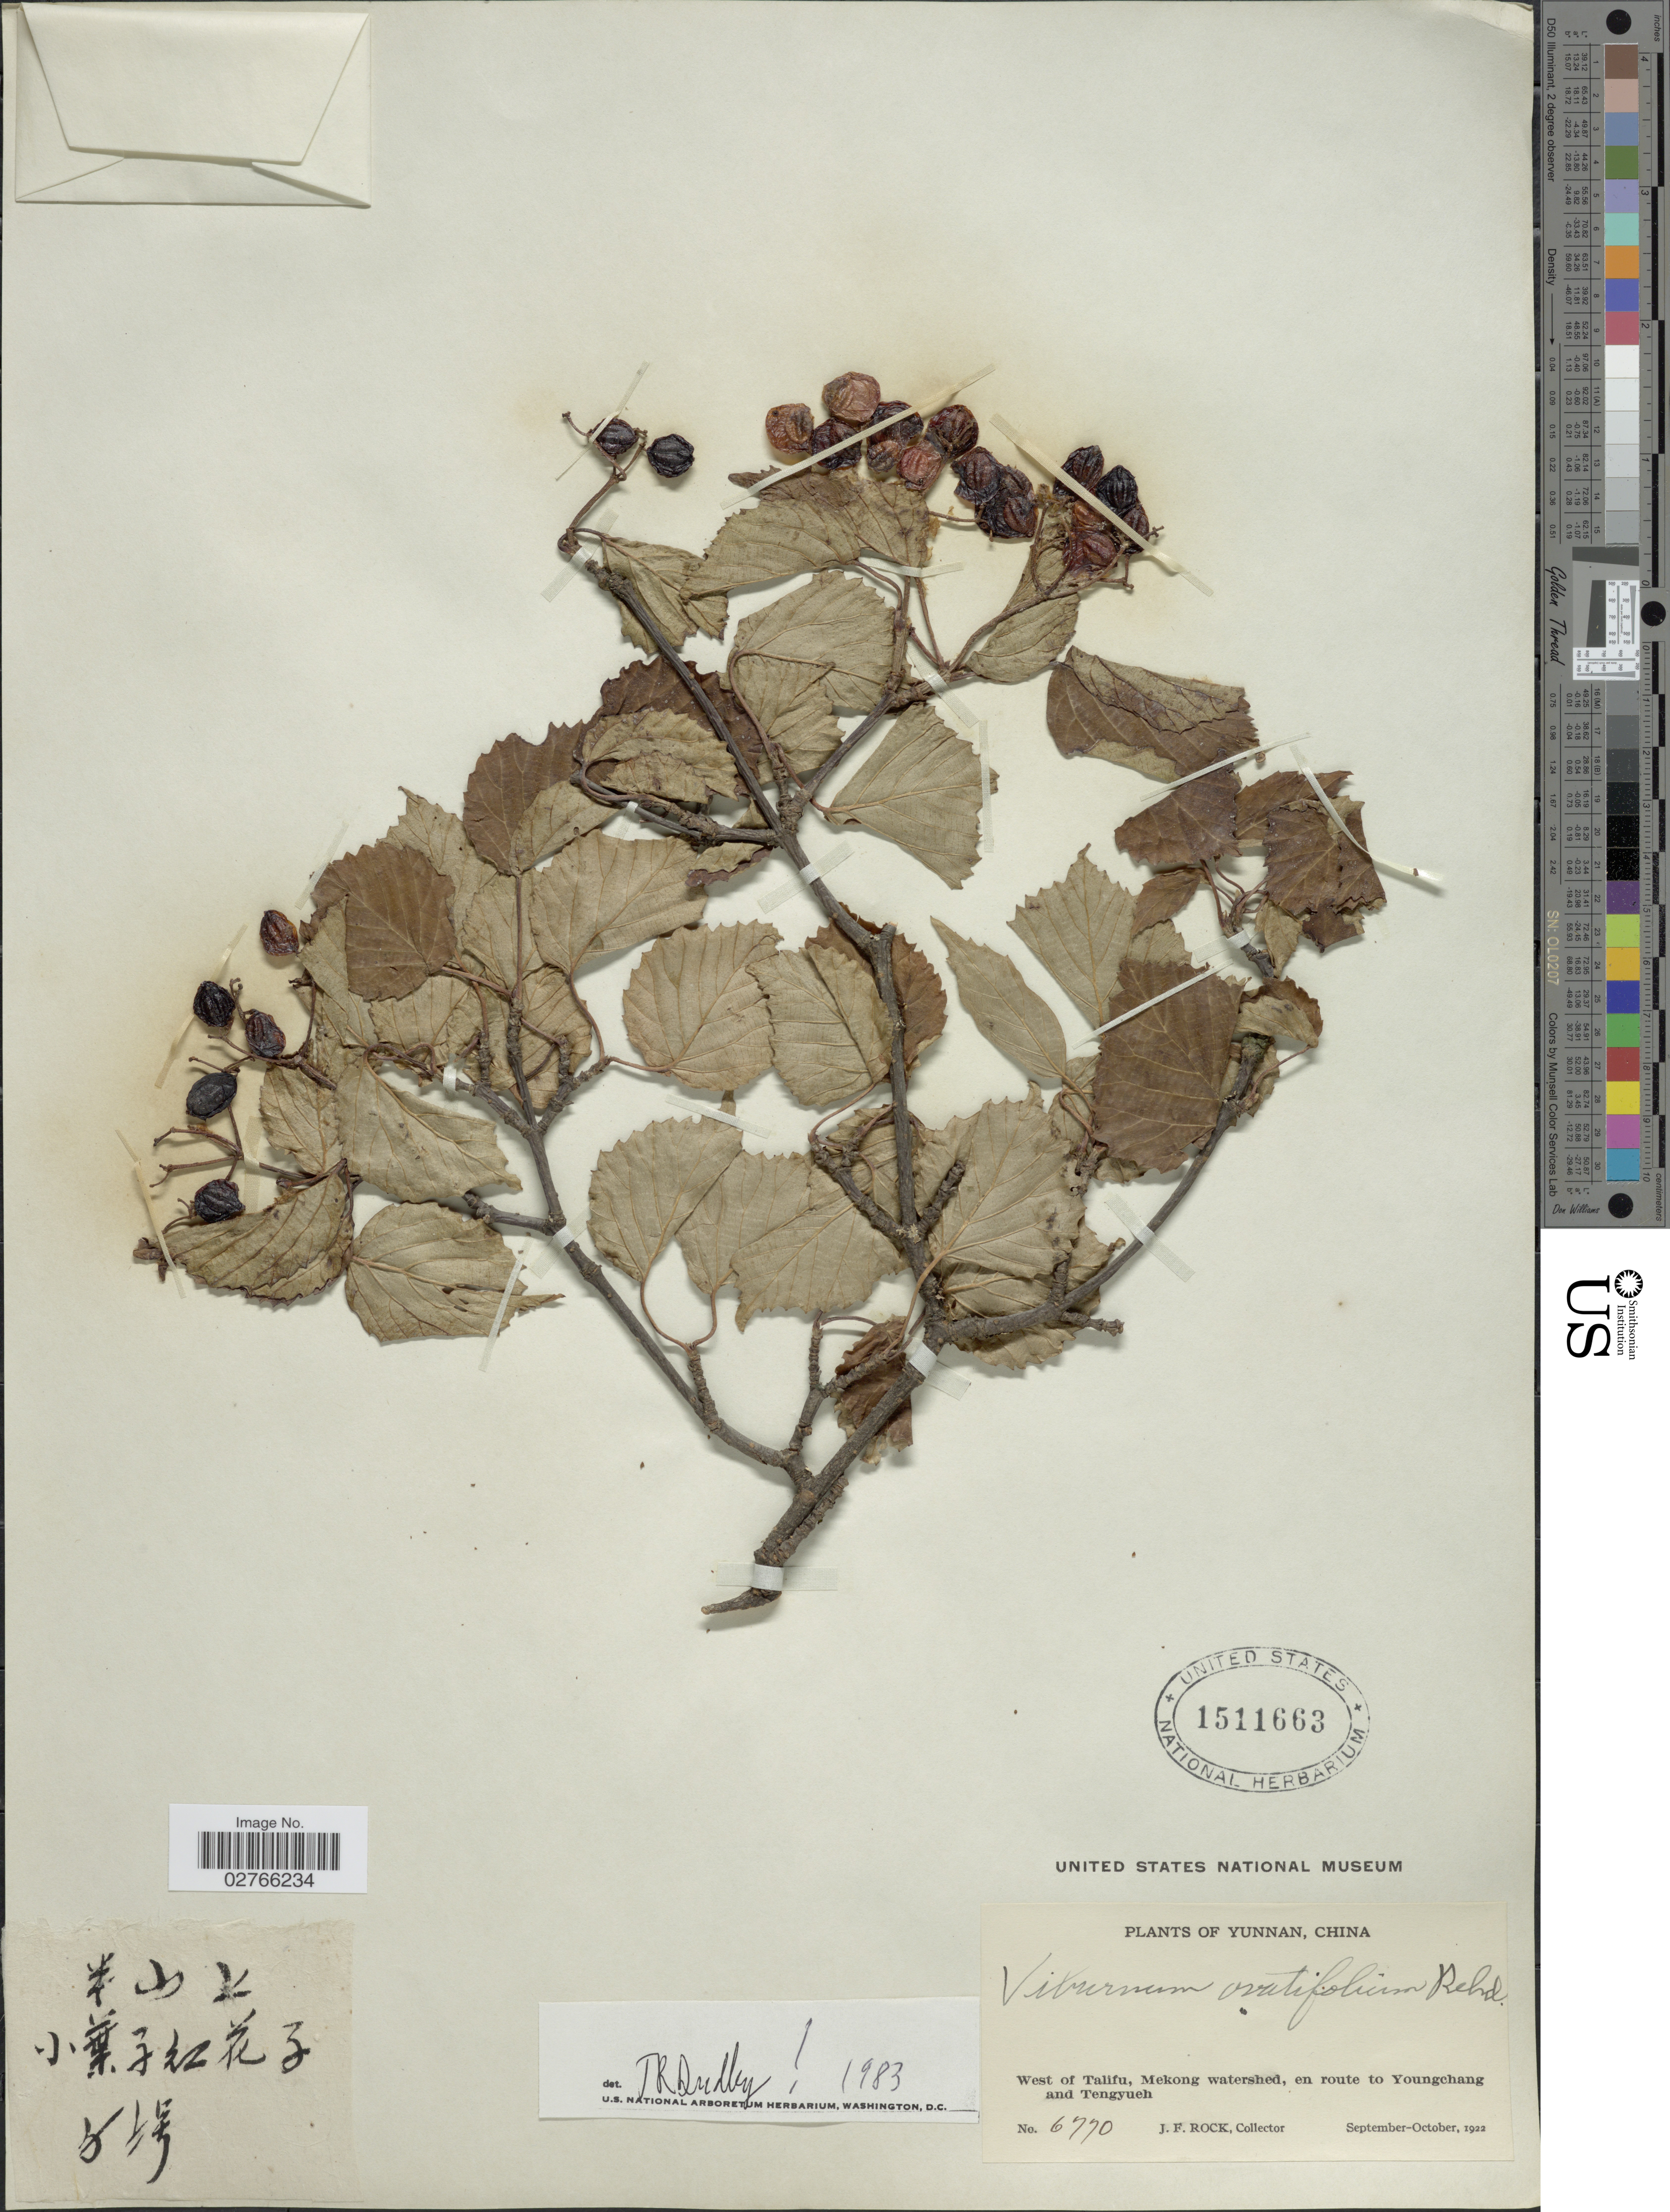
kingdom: Plantae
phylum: Tracheophyta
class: Magnoliopsida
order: Dipsacales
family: Viburnaceae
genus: Viburnum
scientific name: Viburnum ovatifolium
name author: Rehder in Sarg.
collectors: J. Rock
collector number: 6770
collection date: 1922-09/1922-10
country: China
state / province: Yunnan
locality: West of Talifu, Mekong watershed, en route to Youngchang and Tengyueh.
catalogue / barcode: US 1511663